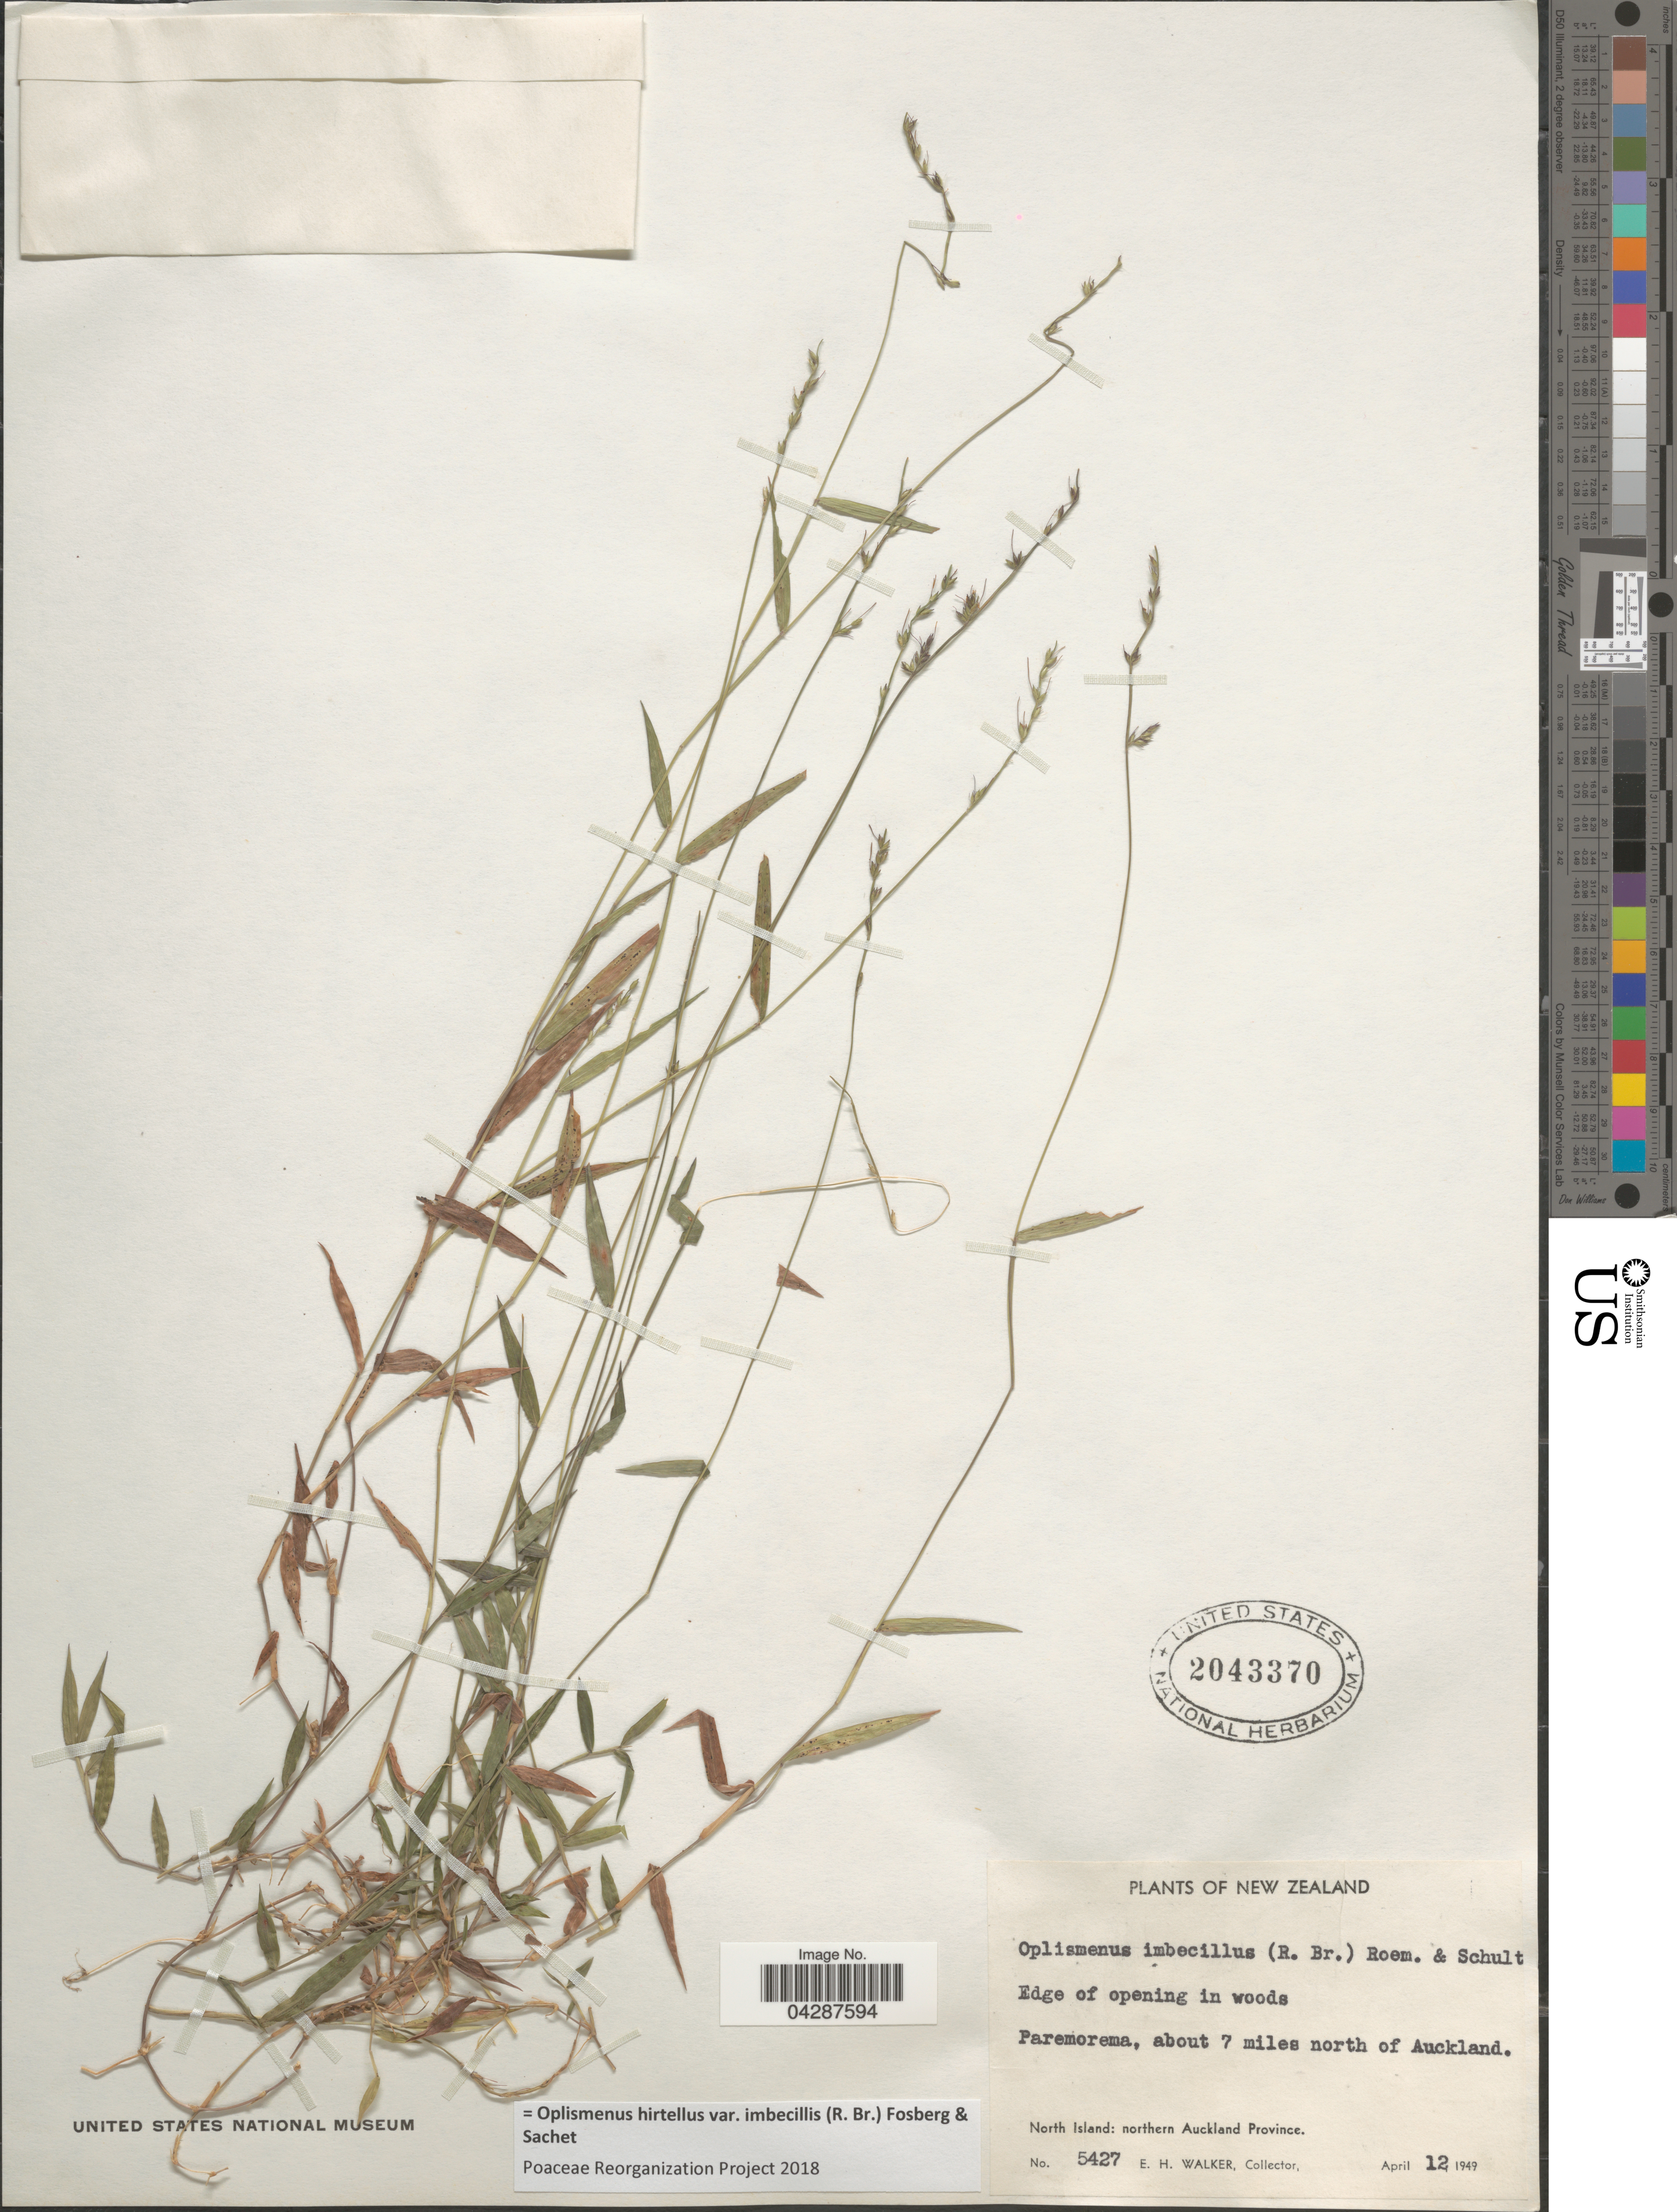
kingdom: Plantae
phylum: Tracheophyta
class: Liliopsida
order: Poales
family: Poaceae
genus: Oplismenus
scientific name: Oplismenus hirtellus var. imbecillis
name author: (R. Br.) Fosberg & Sachet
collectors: E. H. Walker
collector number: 5427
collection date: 1949-04-12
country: New Zealand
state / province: Auckland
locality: Paremorema, about 7 miles north of Auckland. North Island: northern Auckland Province.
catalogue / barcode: US 2043370